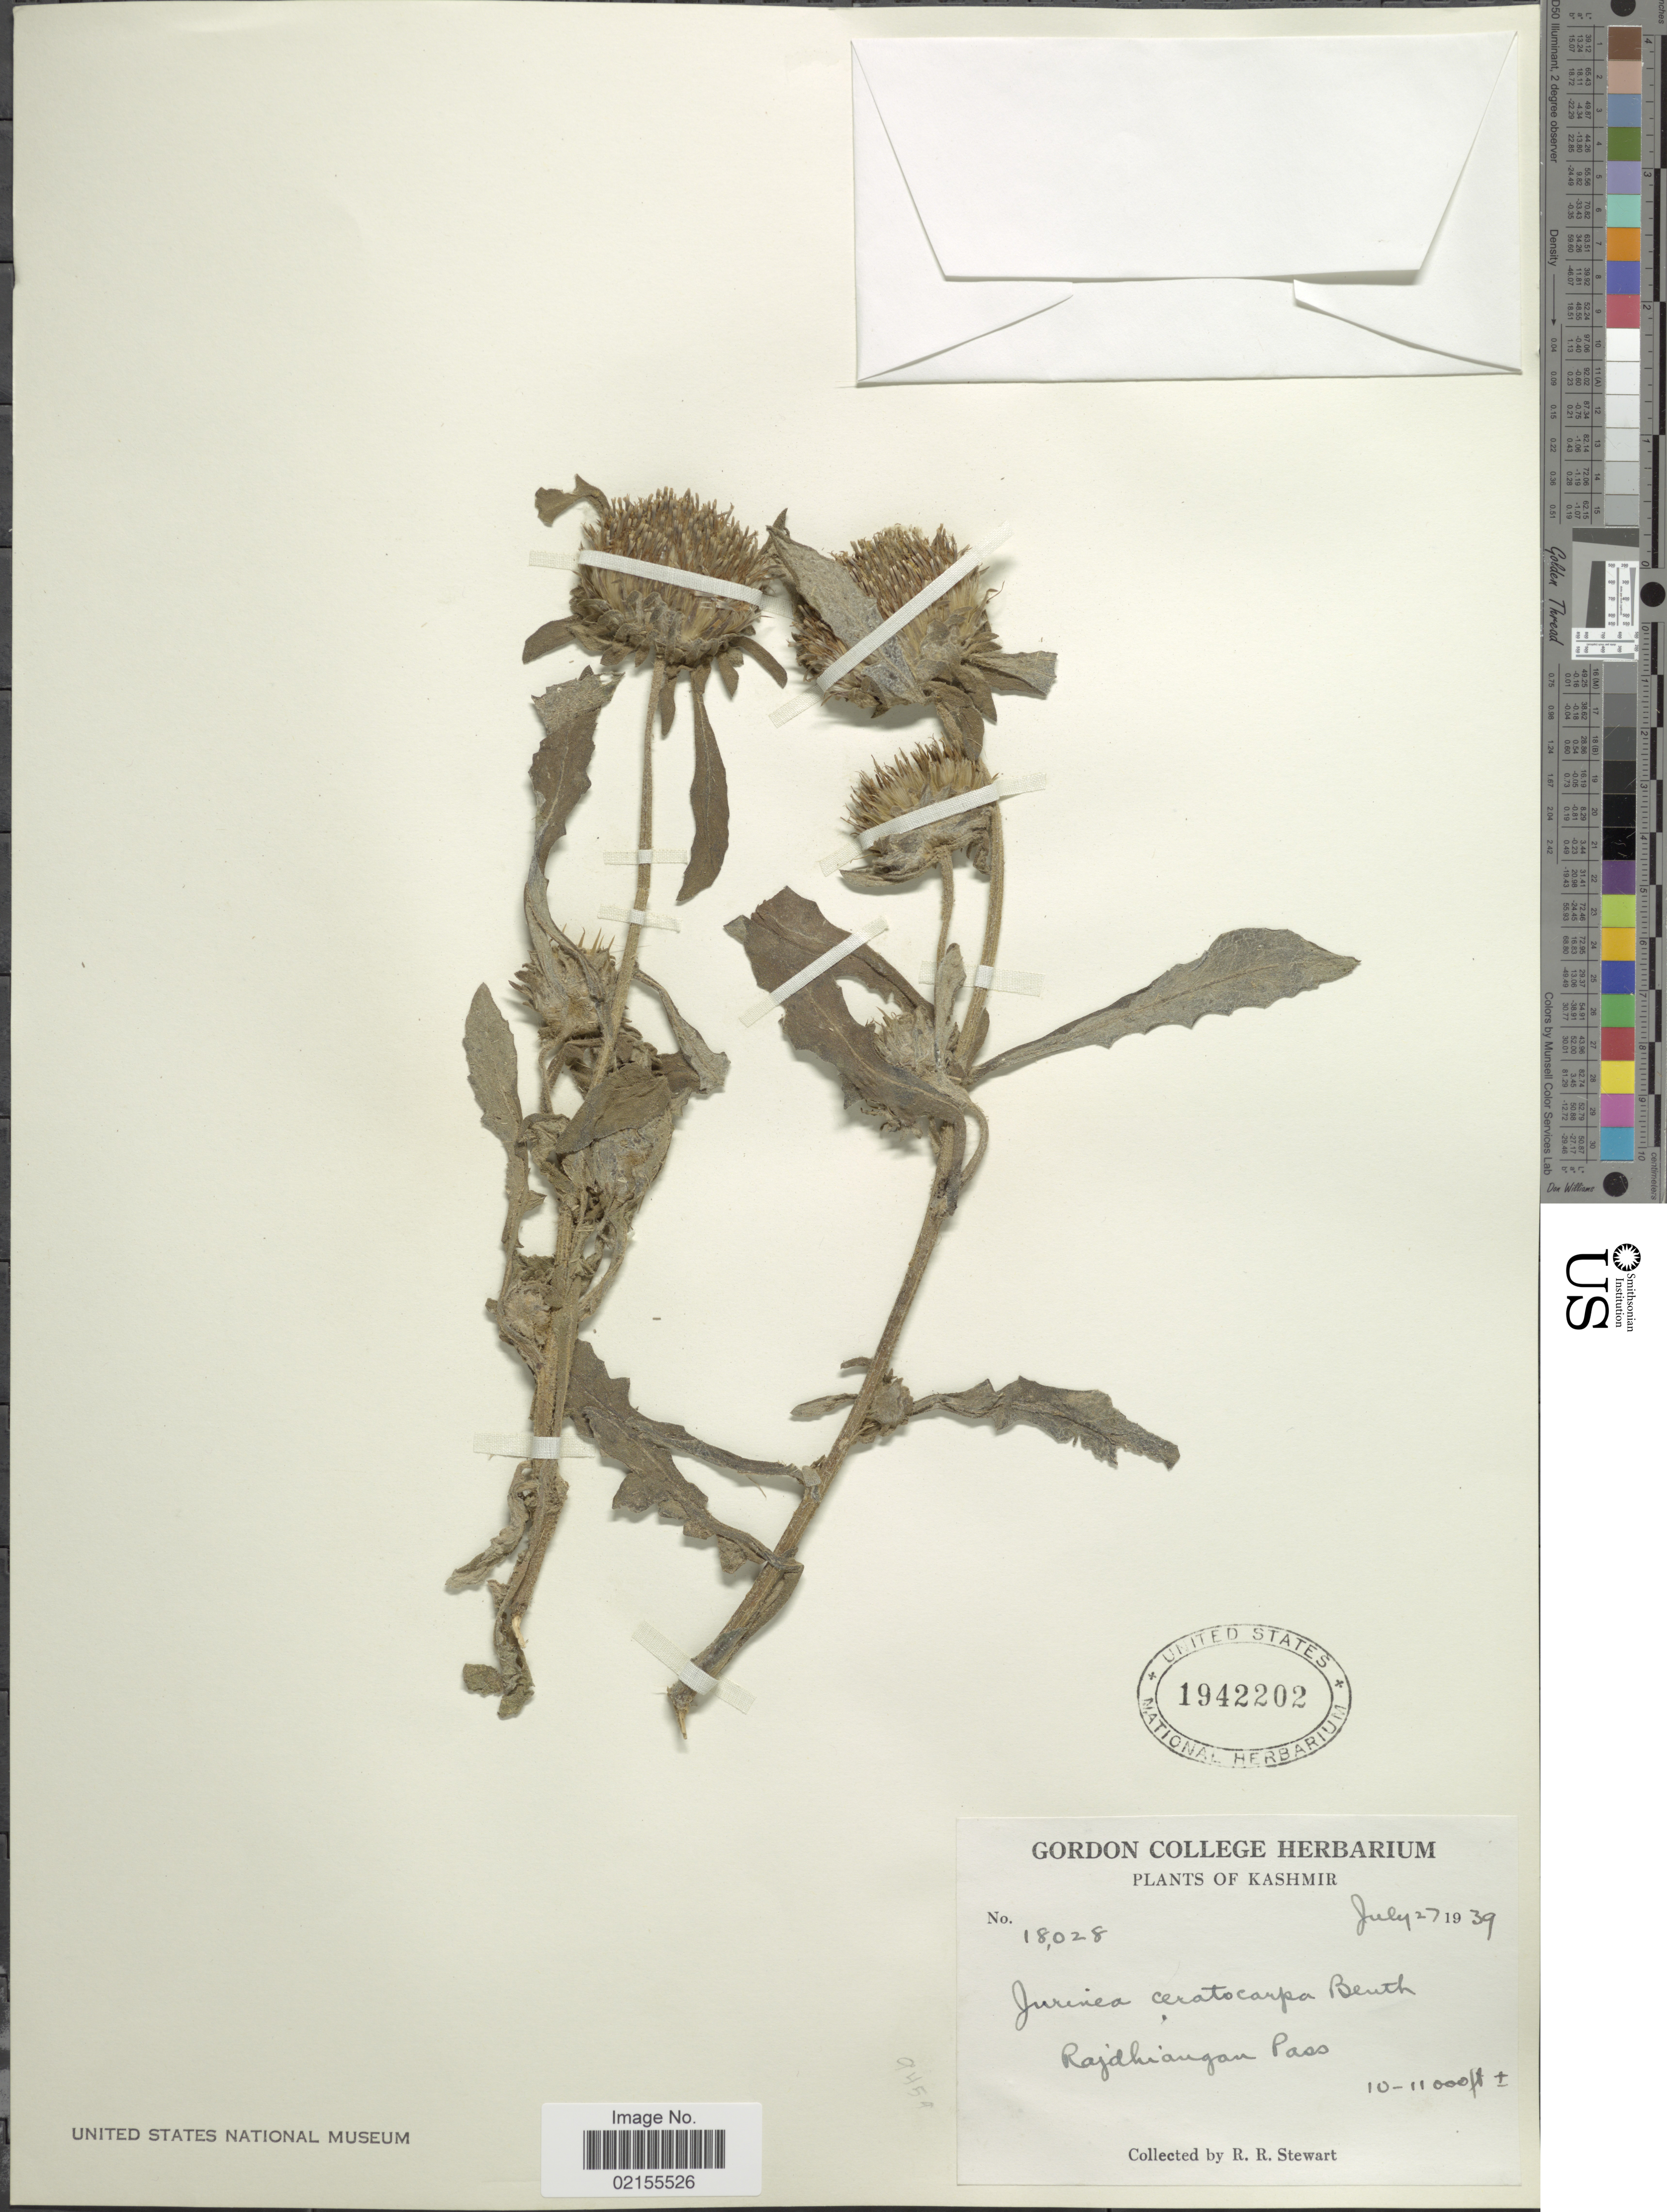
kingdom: Plantae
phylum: Tracheophyta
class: Magnoliopsida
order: Asterales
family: Asteraceae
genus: Jurinea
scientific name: Jurinea ceratocarpa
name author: (Decne.) Benth.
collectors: R. R. Stewart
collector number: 18028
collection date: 1939-07-27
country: India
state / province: Jammu and Kashmir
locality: Kashmir, Rajdhiangan Pass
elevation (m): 3048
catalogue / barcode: US 1942202